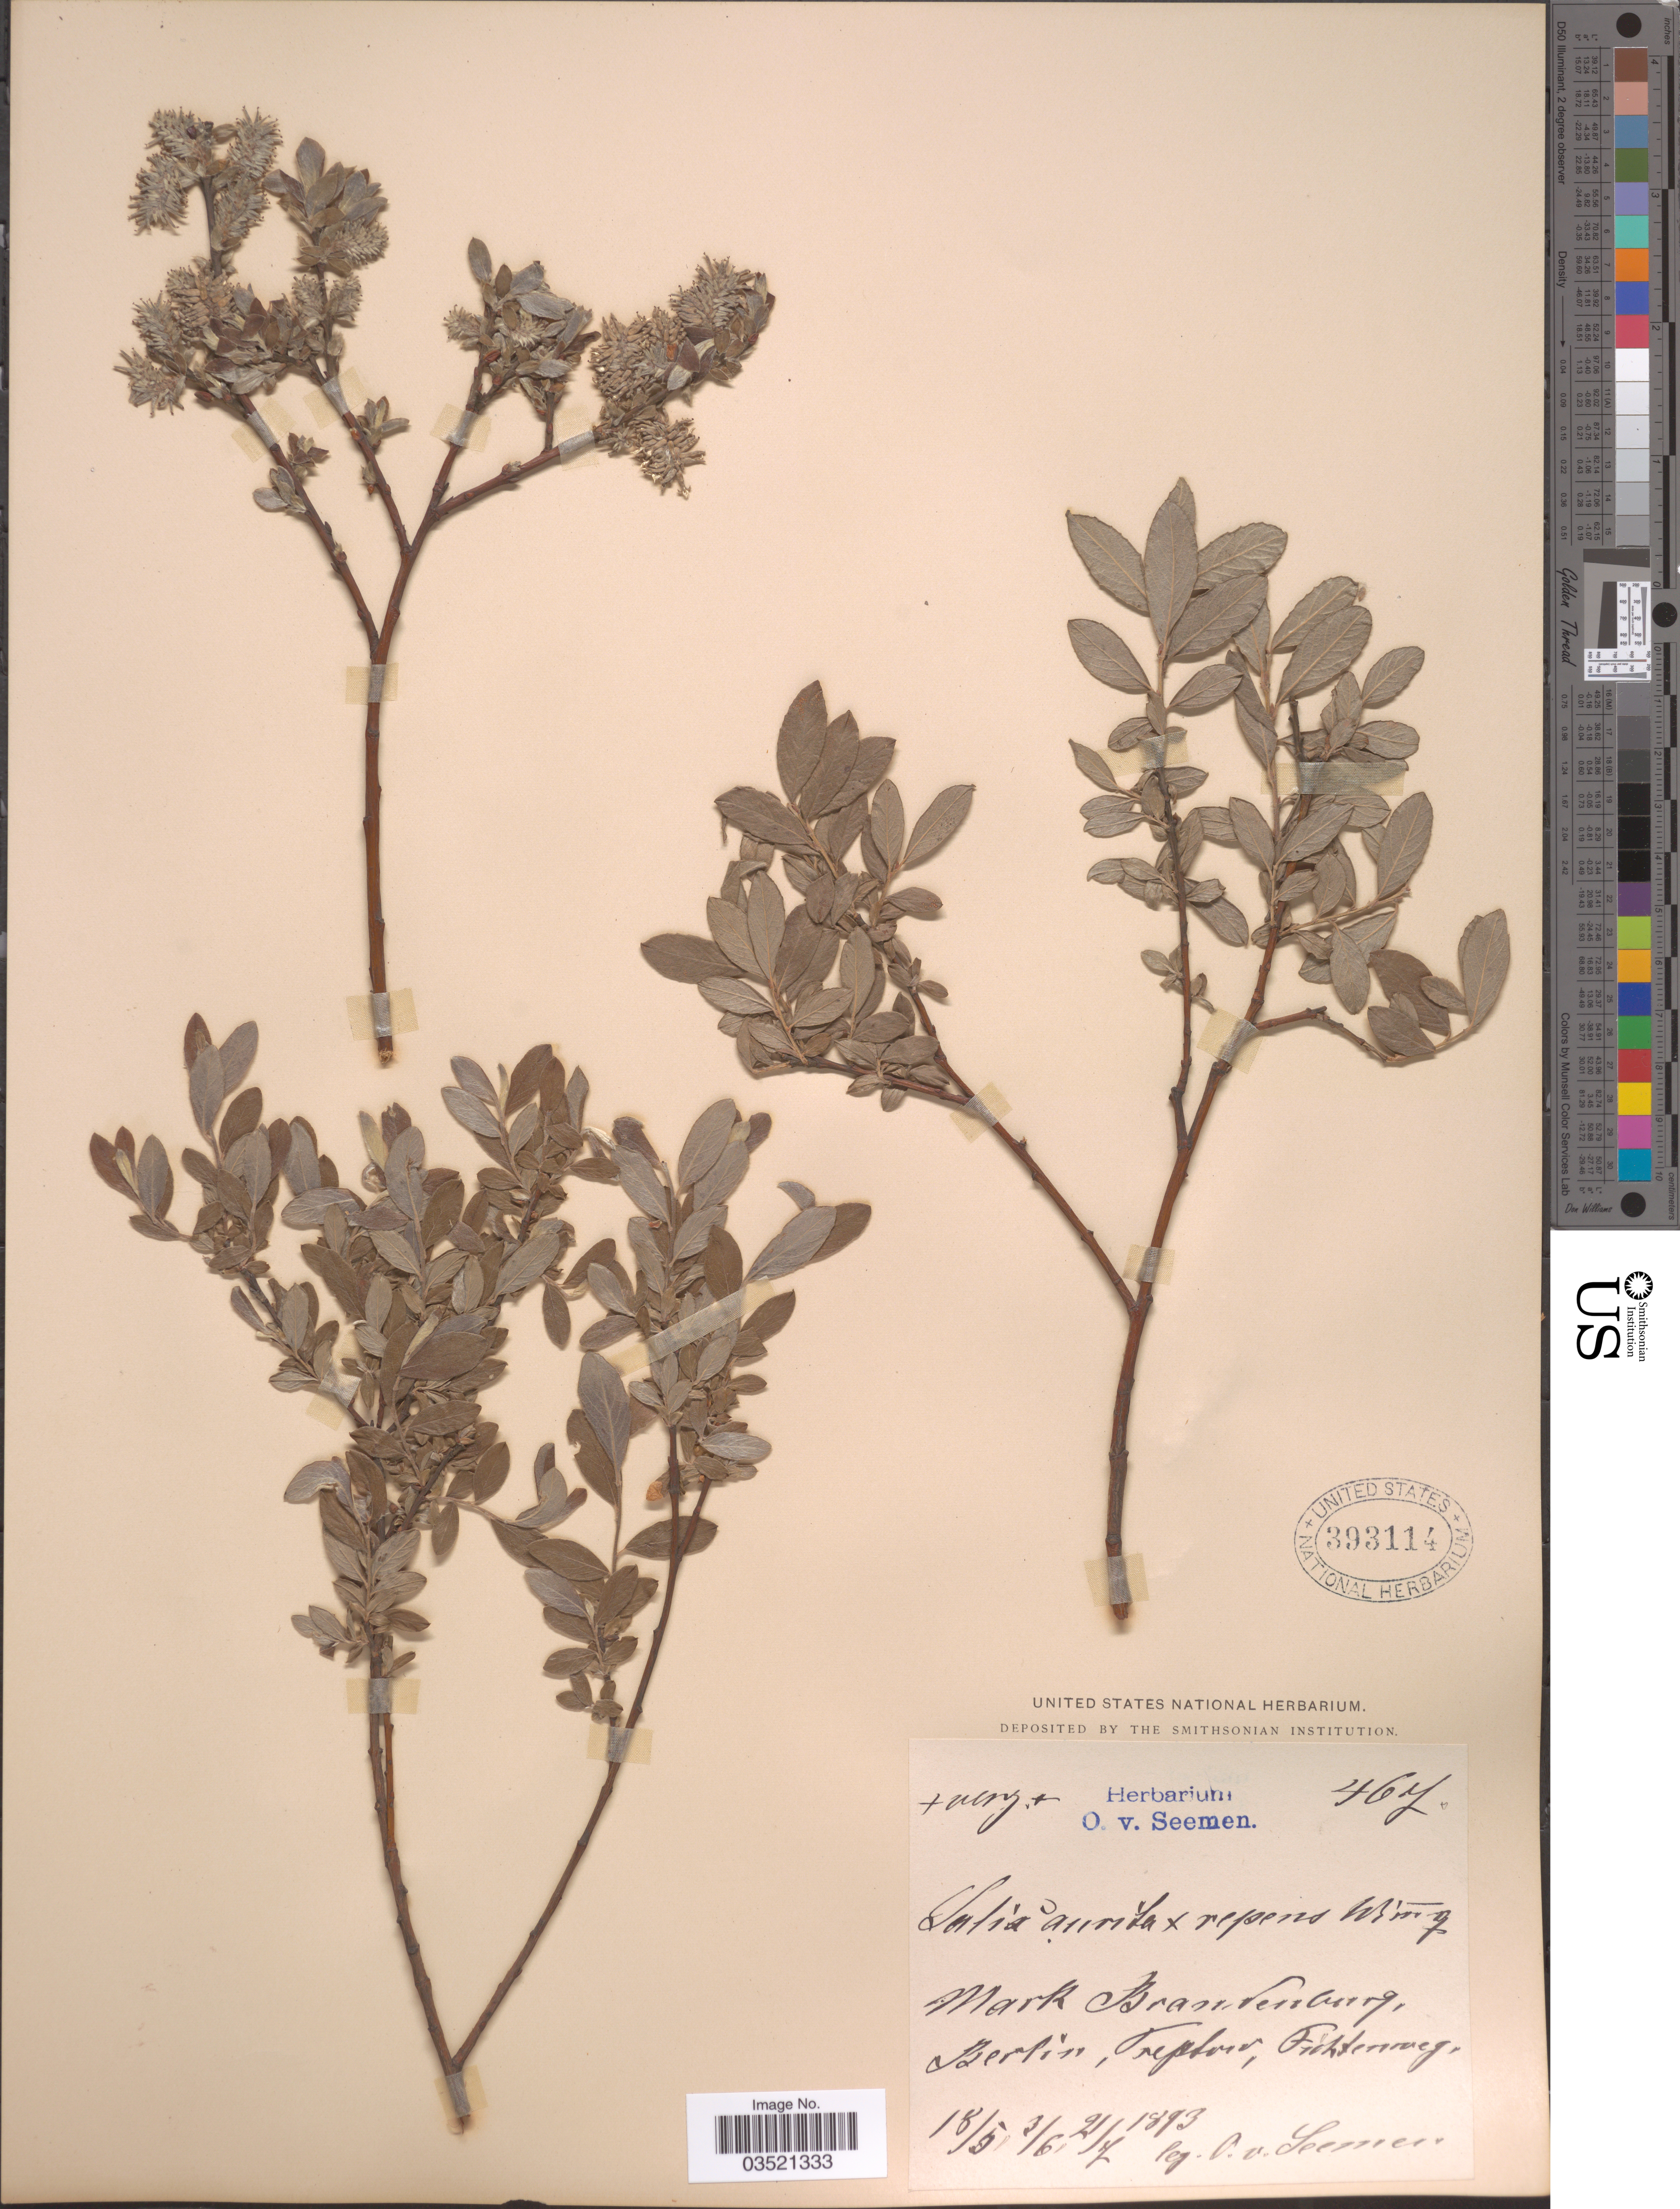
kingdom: Plantae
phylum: Tracheophyta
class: Magnoliopsida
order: Malpighiales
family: Salicaceae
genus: Salix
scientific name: Salix aurita x S. repens L.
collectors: K. O. von Seemen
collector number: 467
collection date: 1893-05-18/1893-07-21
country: Germany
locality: Mark Brandenburg, Berlin, Treptow, Fichtenweg.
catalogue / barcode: US 393114